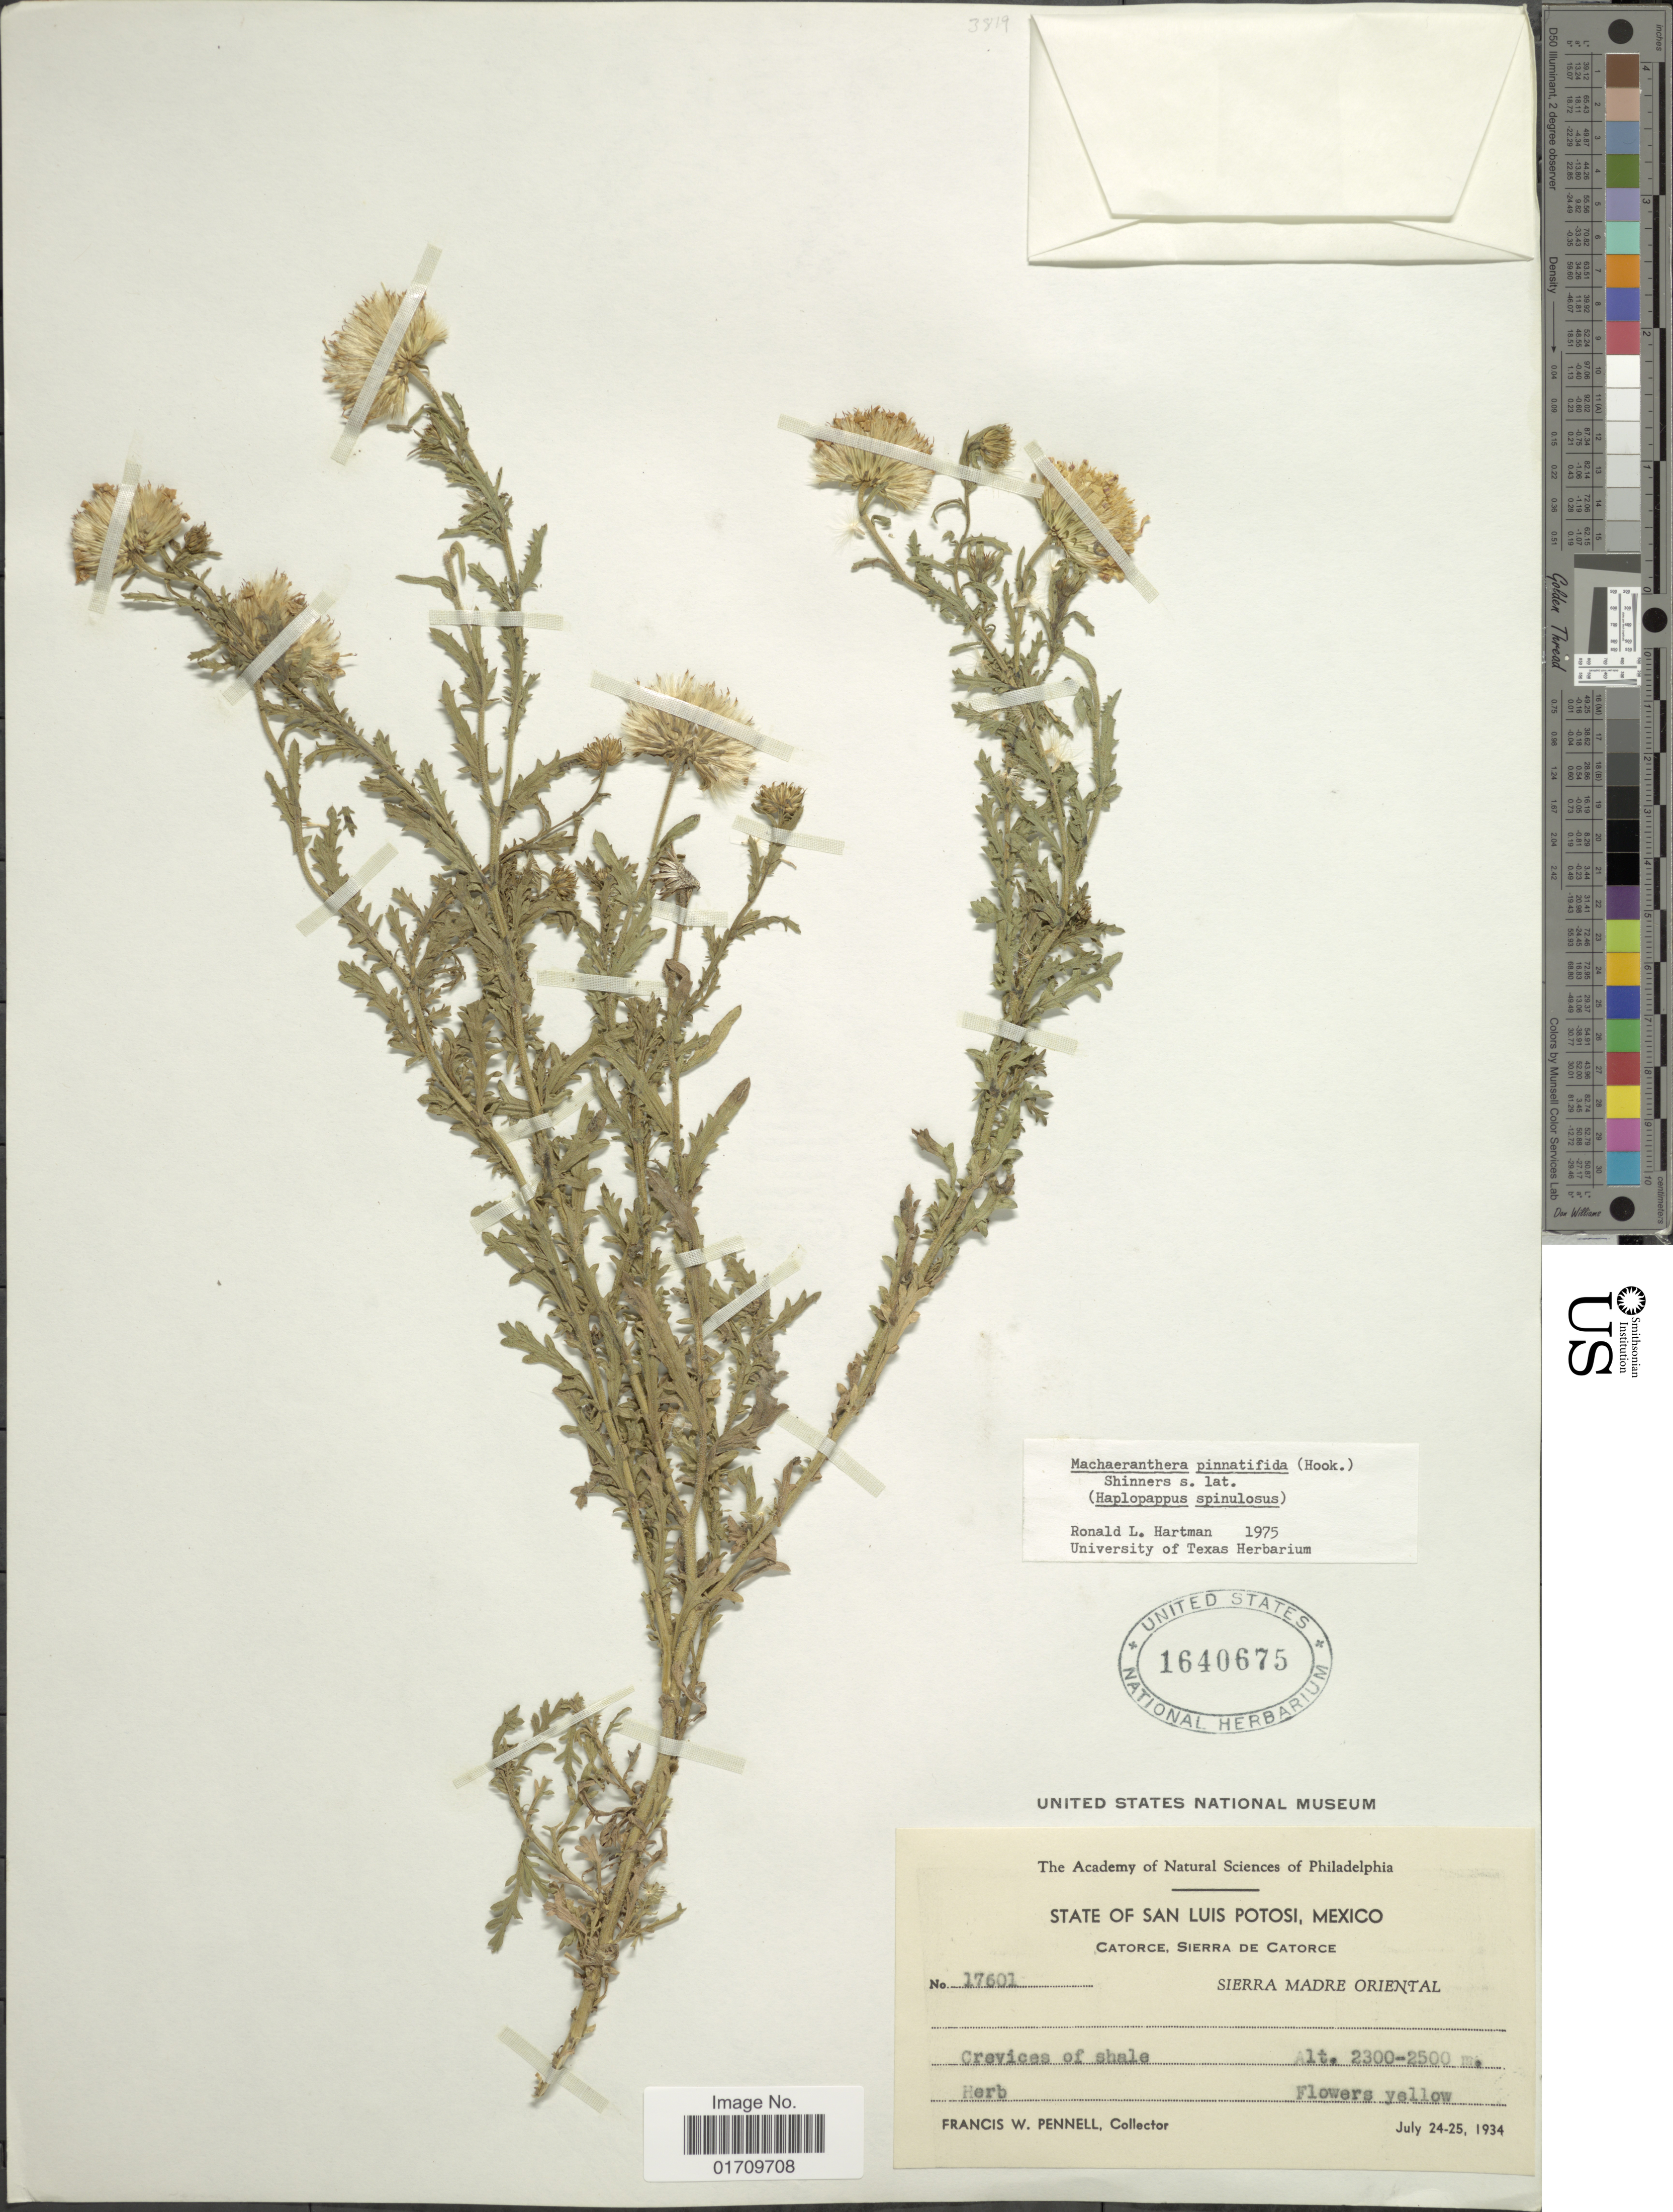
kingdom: Plantae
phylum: Tracheophyta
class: Magnoliopsida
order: Asterales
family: Asteraceae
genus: Machaeranthera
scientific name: Machaeranthera pinnatifida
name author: (Hook.) Shinners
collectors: F. W. Pennell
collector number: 17601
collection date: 1934-07-24/1934-07-25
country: Mexico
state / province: San Luis Potosí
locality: Catorce, Sierra de Catorce, Sierra Madre Oriental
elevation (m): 2300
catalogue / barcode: US 1640675